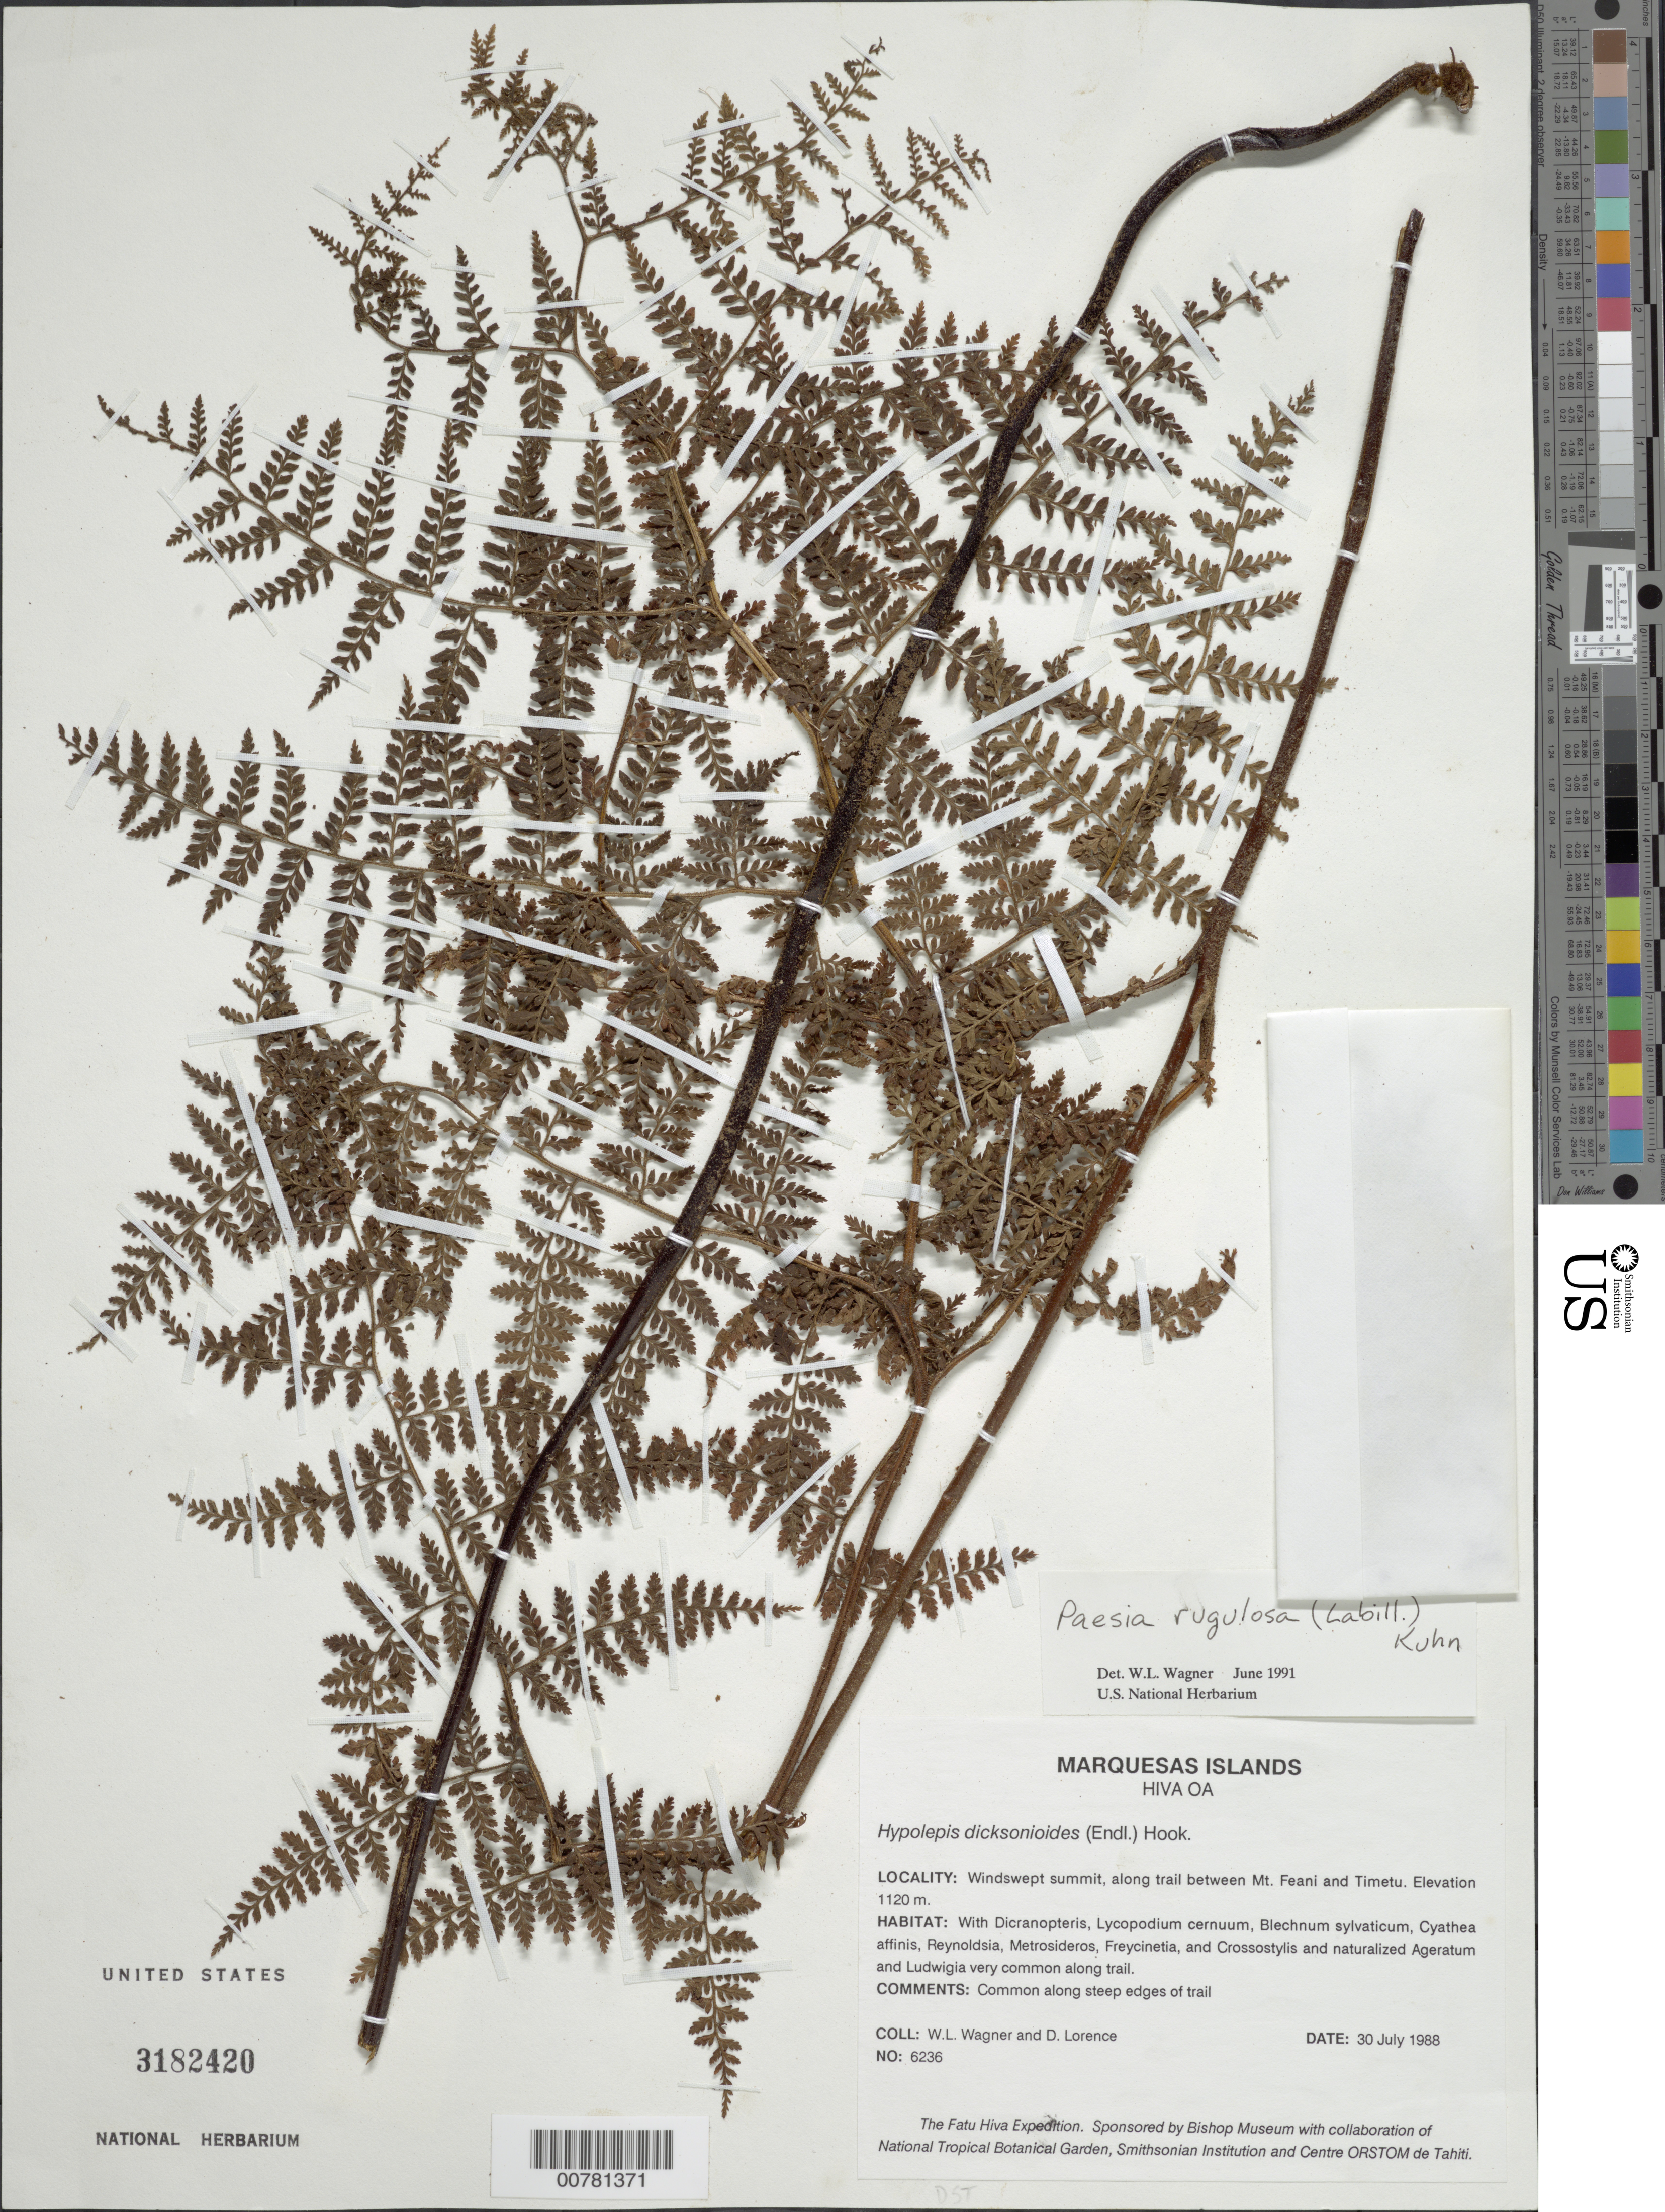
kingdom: Plantae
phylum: Tracheophyta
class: Polypodiopsida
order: Polypodiales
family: Dennstaedtiaceae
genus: Paesia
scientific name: Paesia rugulosa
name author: (Labill.) Kuhn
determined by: Florence, J.; Wagner, W. L.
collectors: W. L. Wagner & D. Lorence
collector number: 6236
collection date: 1988-07-30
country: French Polynesia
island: Hiva Oa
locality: windswept summit, along trail between Mt. Feani and Timetiu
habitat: With Dicranopteris, Lycopodium cernuum, Blechnum sylvaticum, Cyathea affinis, Reynoldsia, Metrosideros, Freycinetia, and Crossostylis and naturalized Ageratum and Ludwigia very common along trail.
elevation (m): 1120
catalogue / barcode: US 3182420